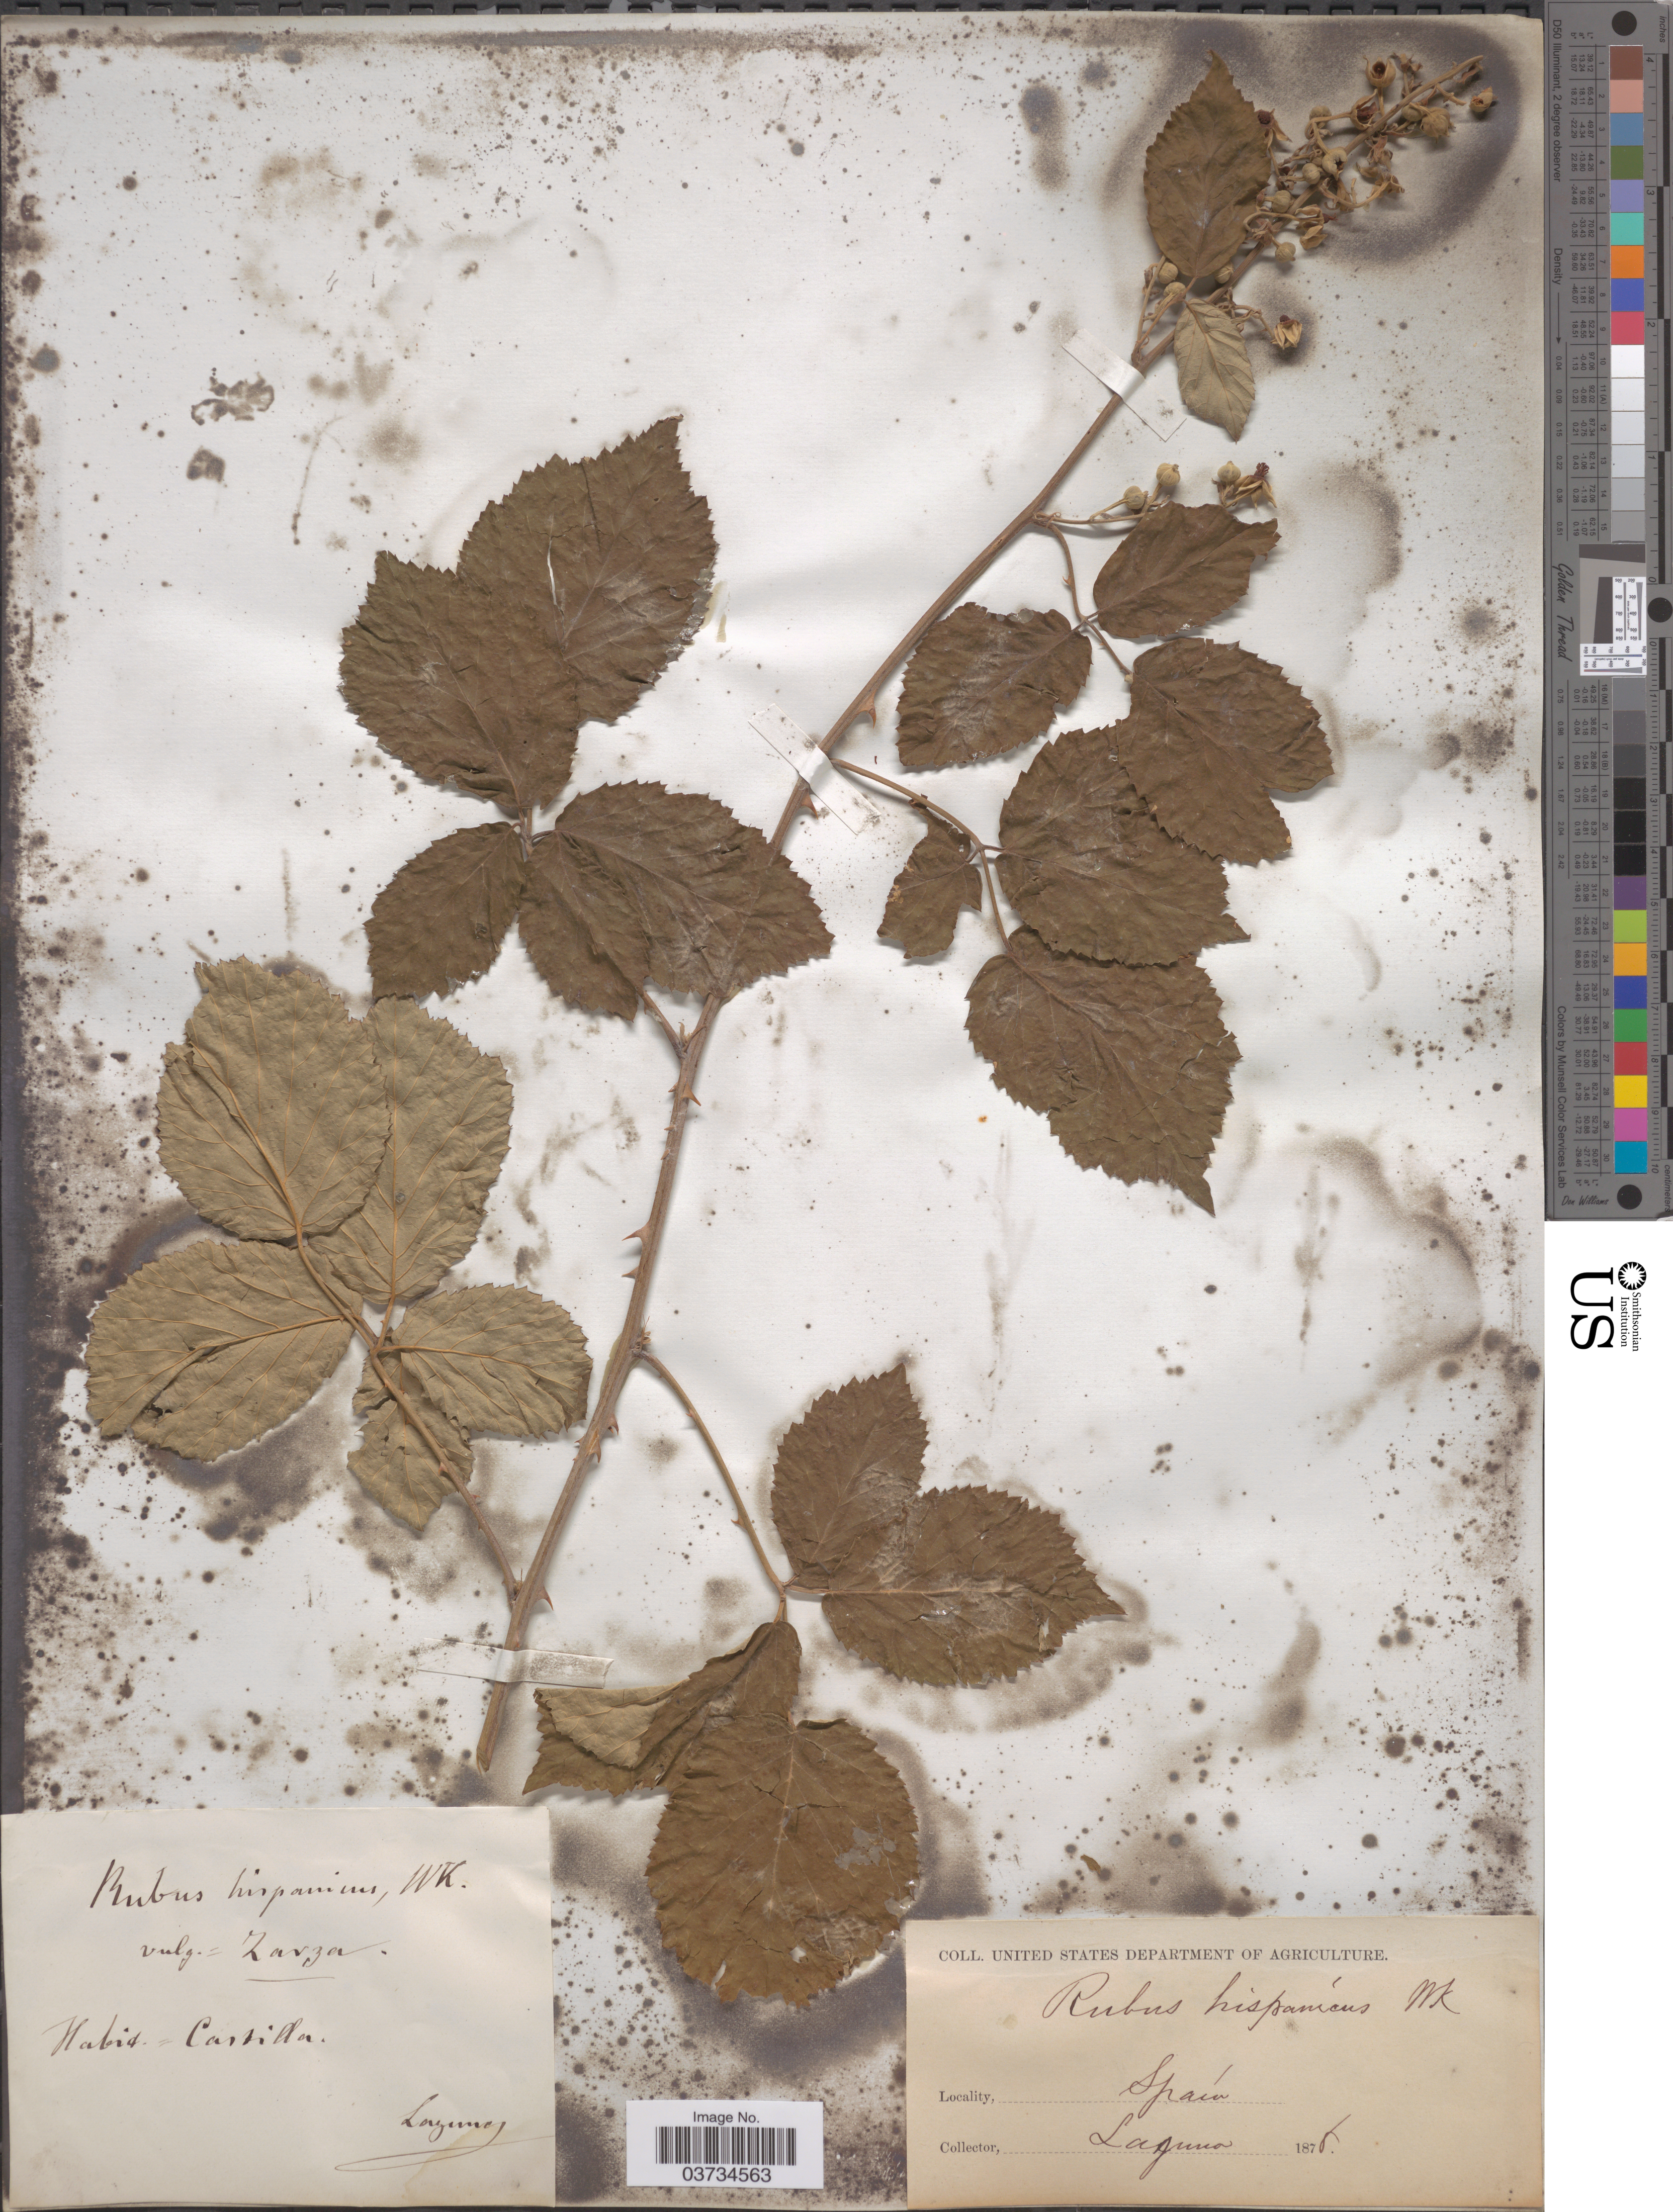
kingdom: Plantae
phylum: Tracheophyta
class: Magnoliopsida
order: Rosales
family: Rosaceae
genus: Rubus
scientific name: Rubus hispanicus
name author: Willk.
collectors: -. Laguna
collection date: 1878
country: Spain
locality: Castilla.